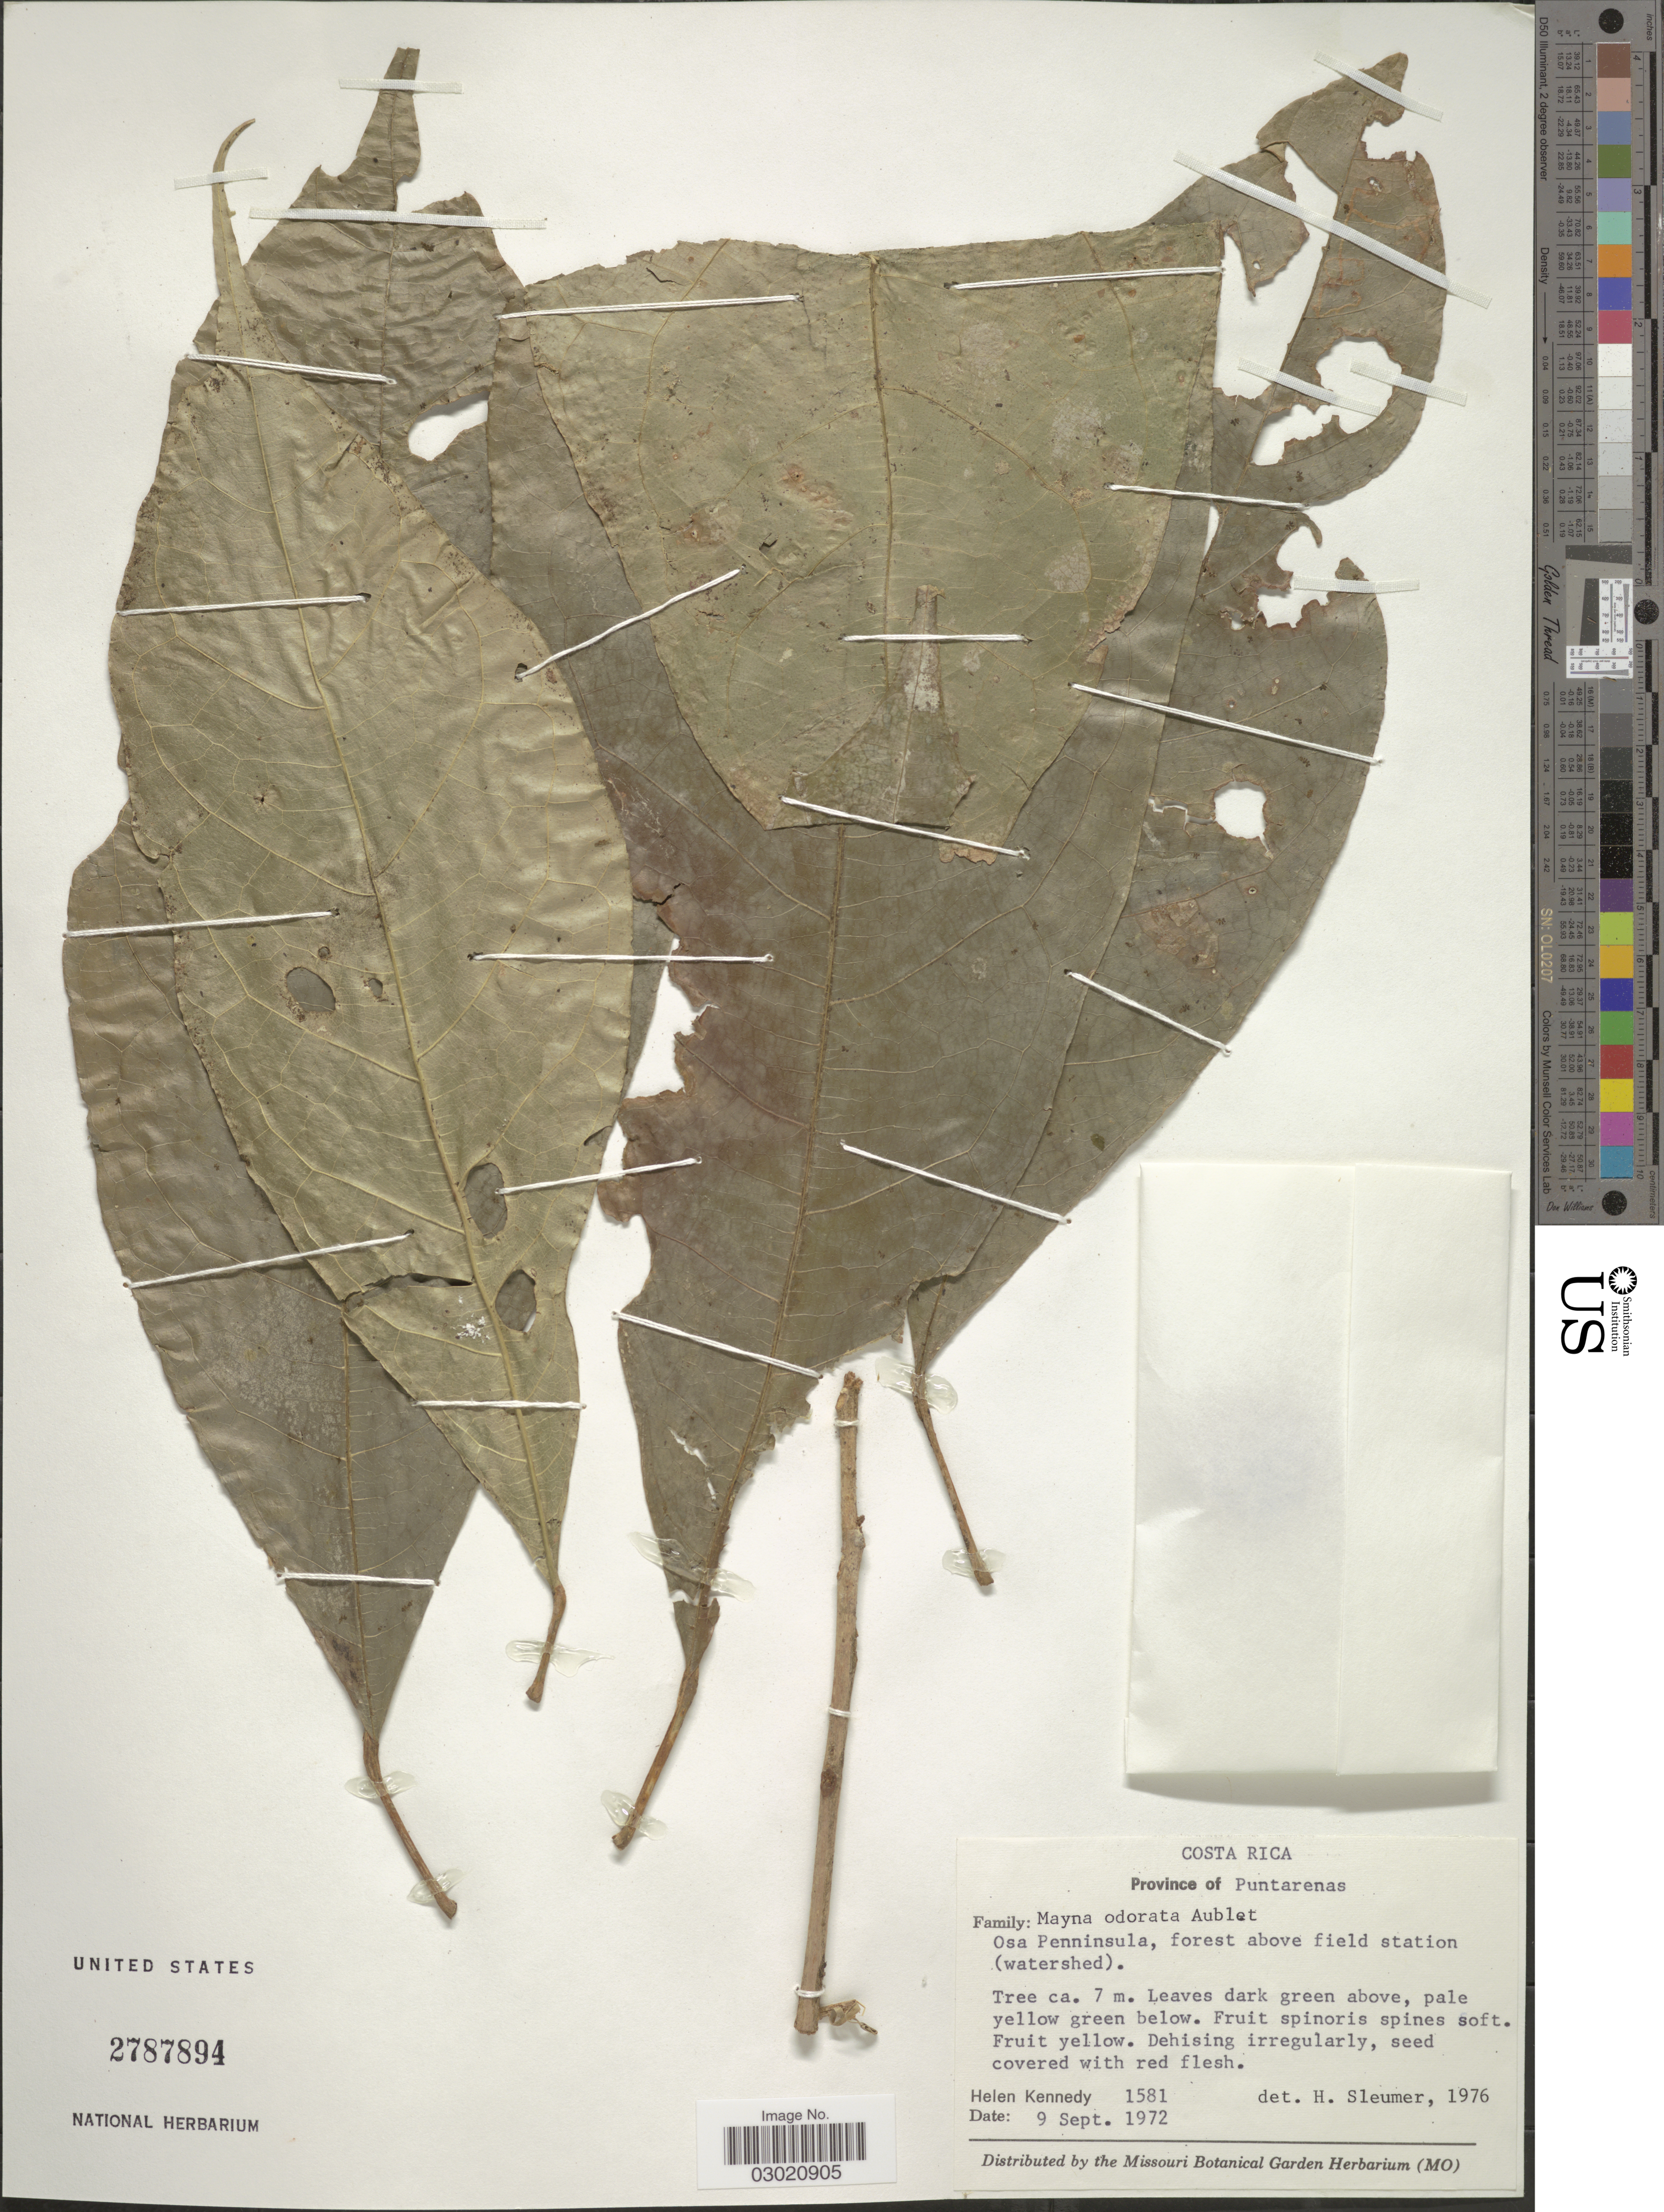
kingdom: Plantae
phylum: Tracheophyta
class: Magnoliopsida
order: Malpighiales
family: Achariaceae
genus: Mayna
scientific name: Mayna odorata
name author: Aubl.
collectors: H. Kenedy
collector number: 1581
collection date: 1972-09-09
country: Costa Rica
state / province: Puntarenas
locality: Osa Peninsula, forest above field station (watershed).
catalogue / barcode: US 2787894